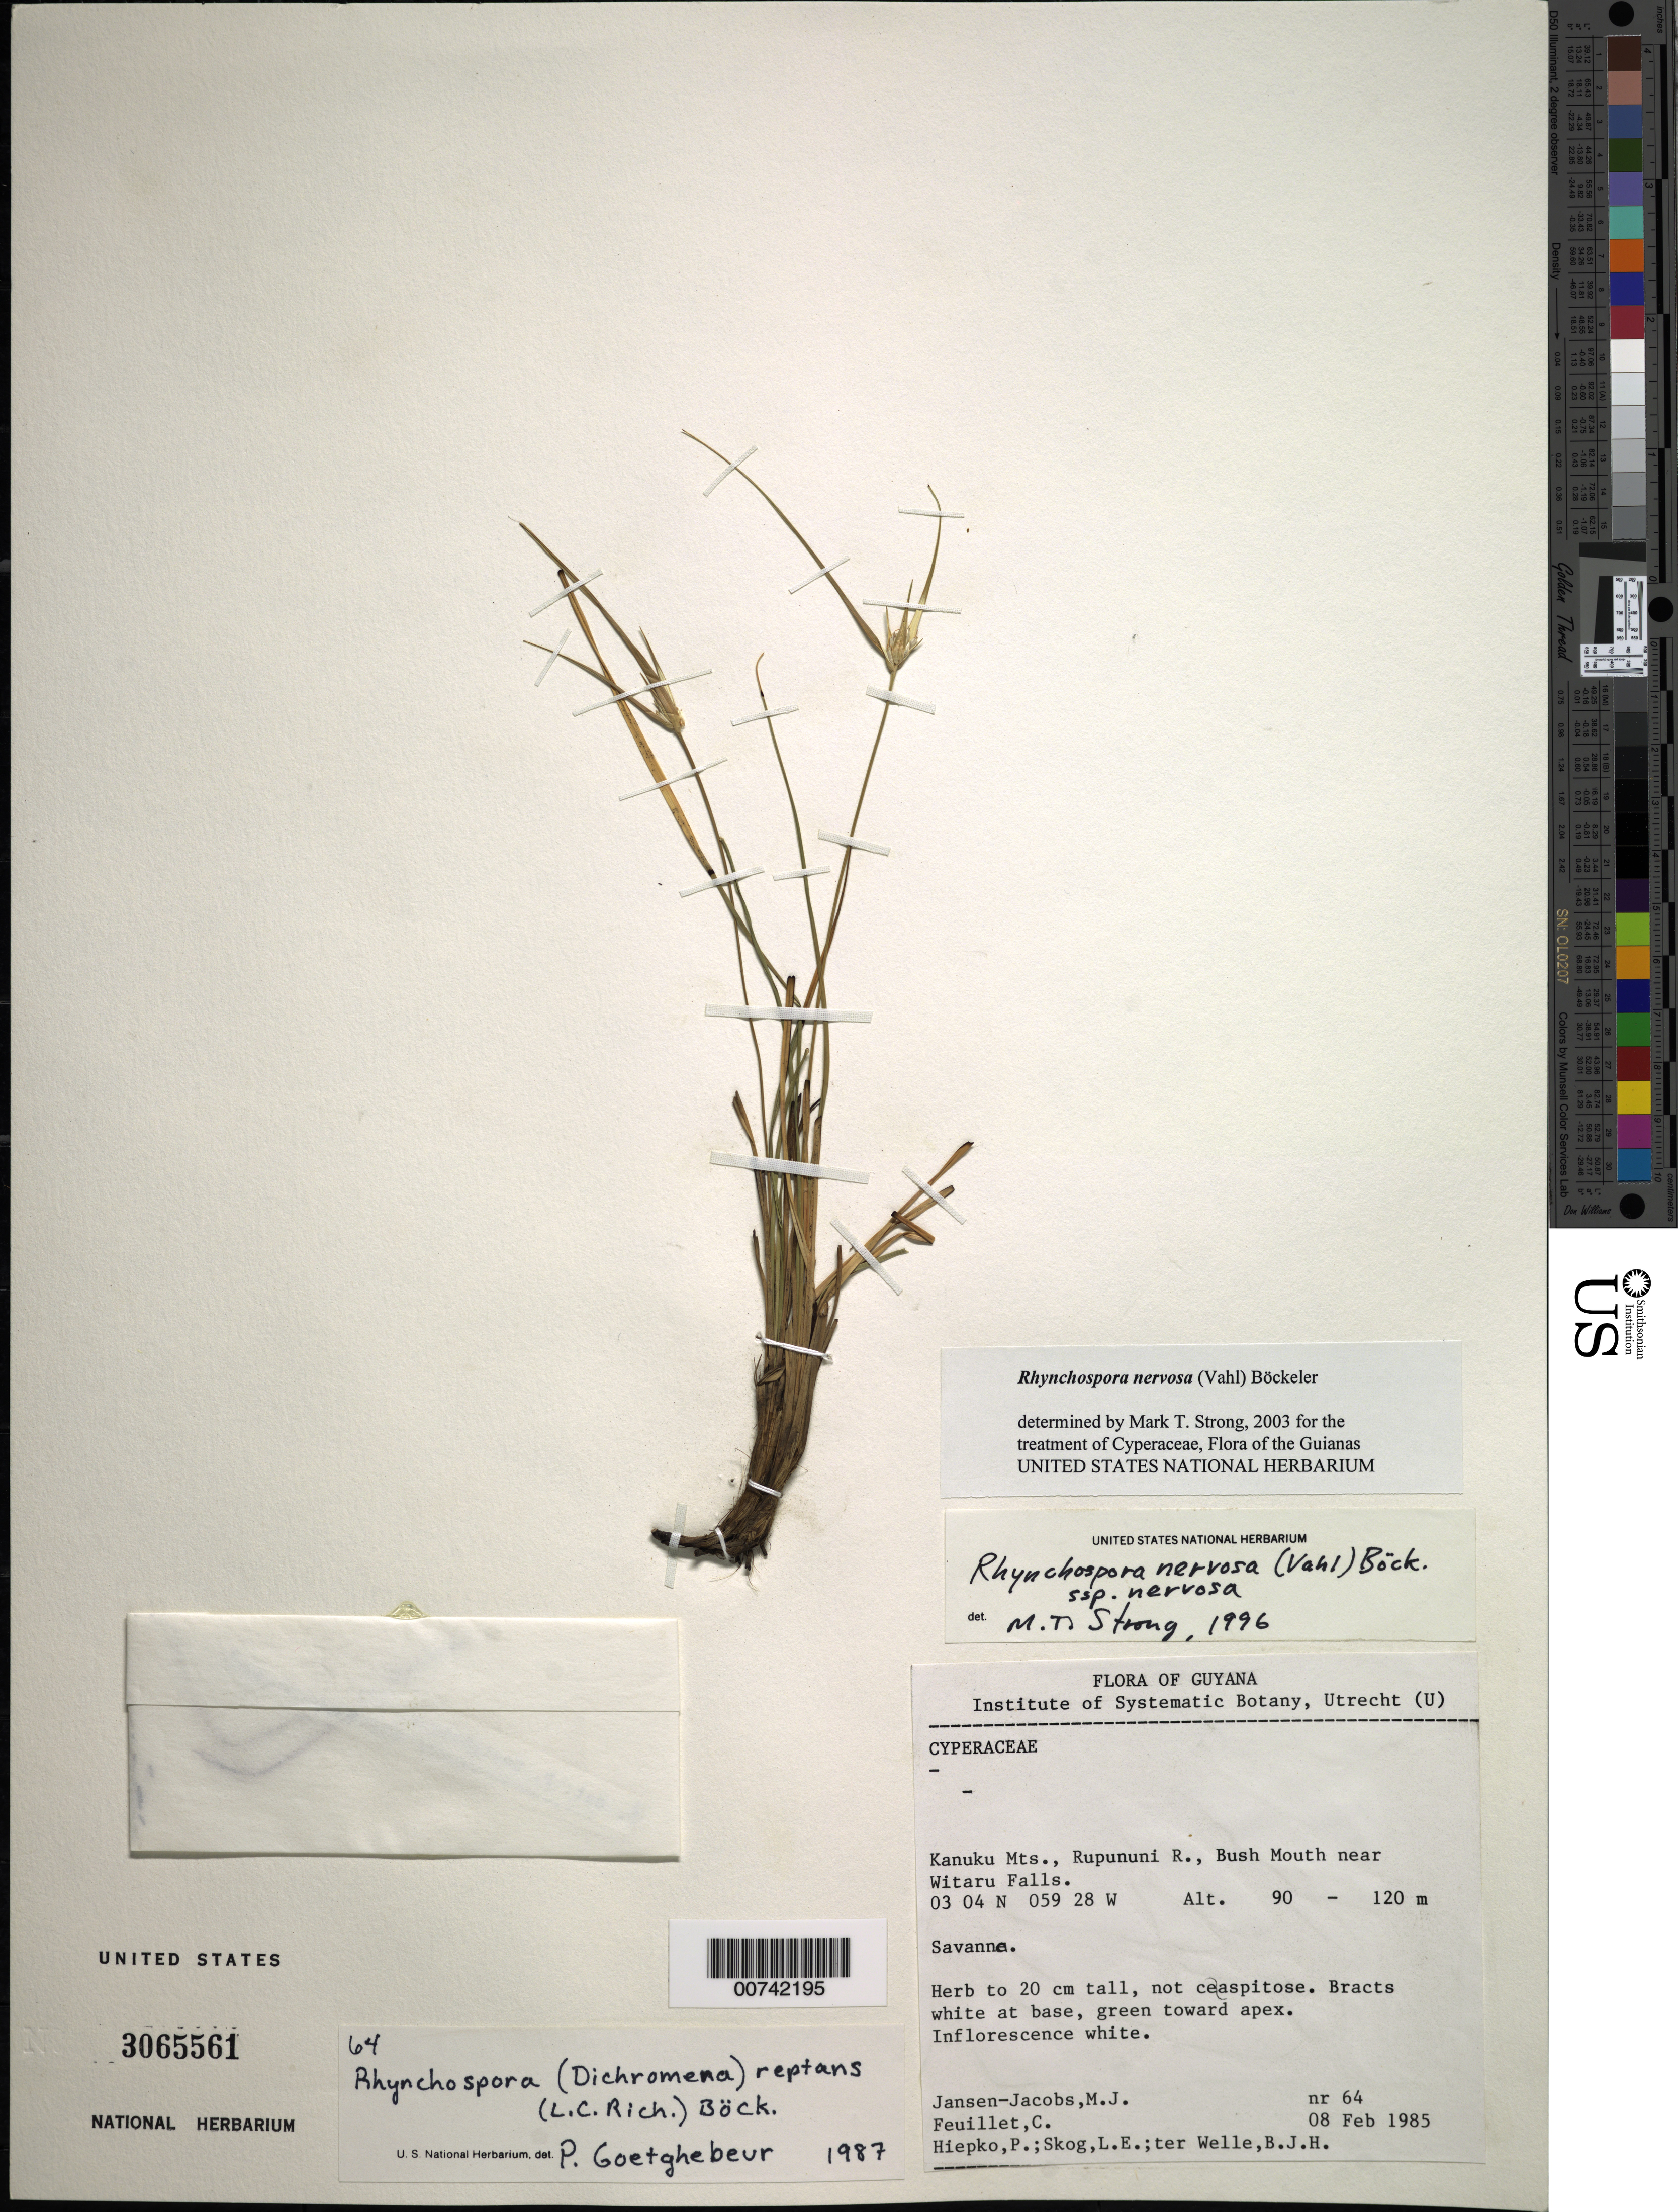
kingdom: Plantae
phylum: Tracheophyta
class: Liliopsida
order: Poales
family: Cyperaceae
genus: Rhynchospora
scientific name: Rhynchospora nervosa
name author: (Vahl) Boeckeler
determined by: Strong, M. T., (US), Smithsonian Institution - National Museum of Natural History (UNITED STATES)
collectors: M. J. Jansen-Jacobs, C. Feuillet, P. H. Hiepko, L. E. Skog & B. Welle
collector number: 64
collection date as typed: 8-Feb-85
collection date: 1985-02-08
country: Guyana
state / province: U. Takutu-U. Essequibo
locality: Kanuku Mts., Rupununi R., Bush Mouth near Witaru Falls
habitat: Savanna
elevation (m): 90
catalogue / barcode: US 3065561